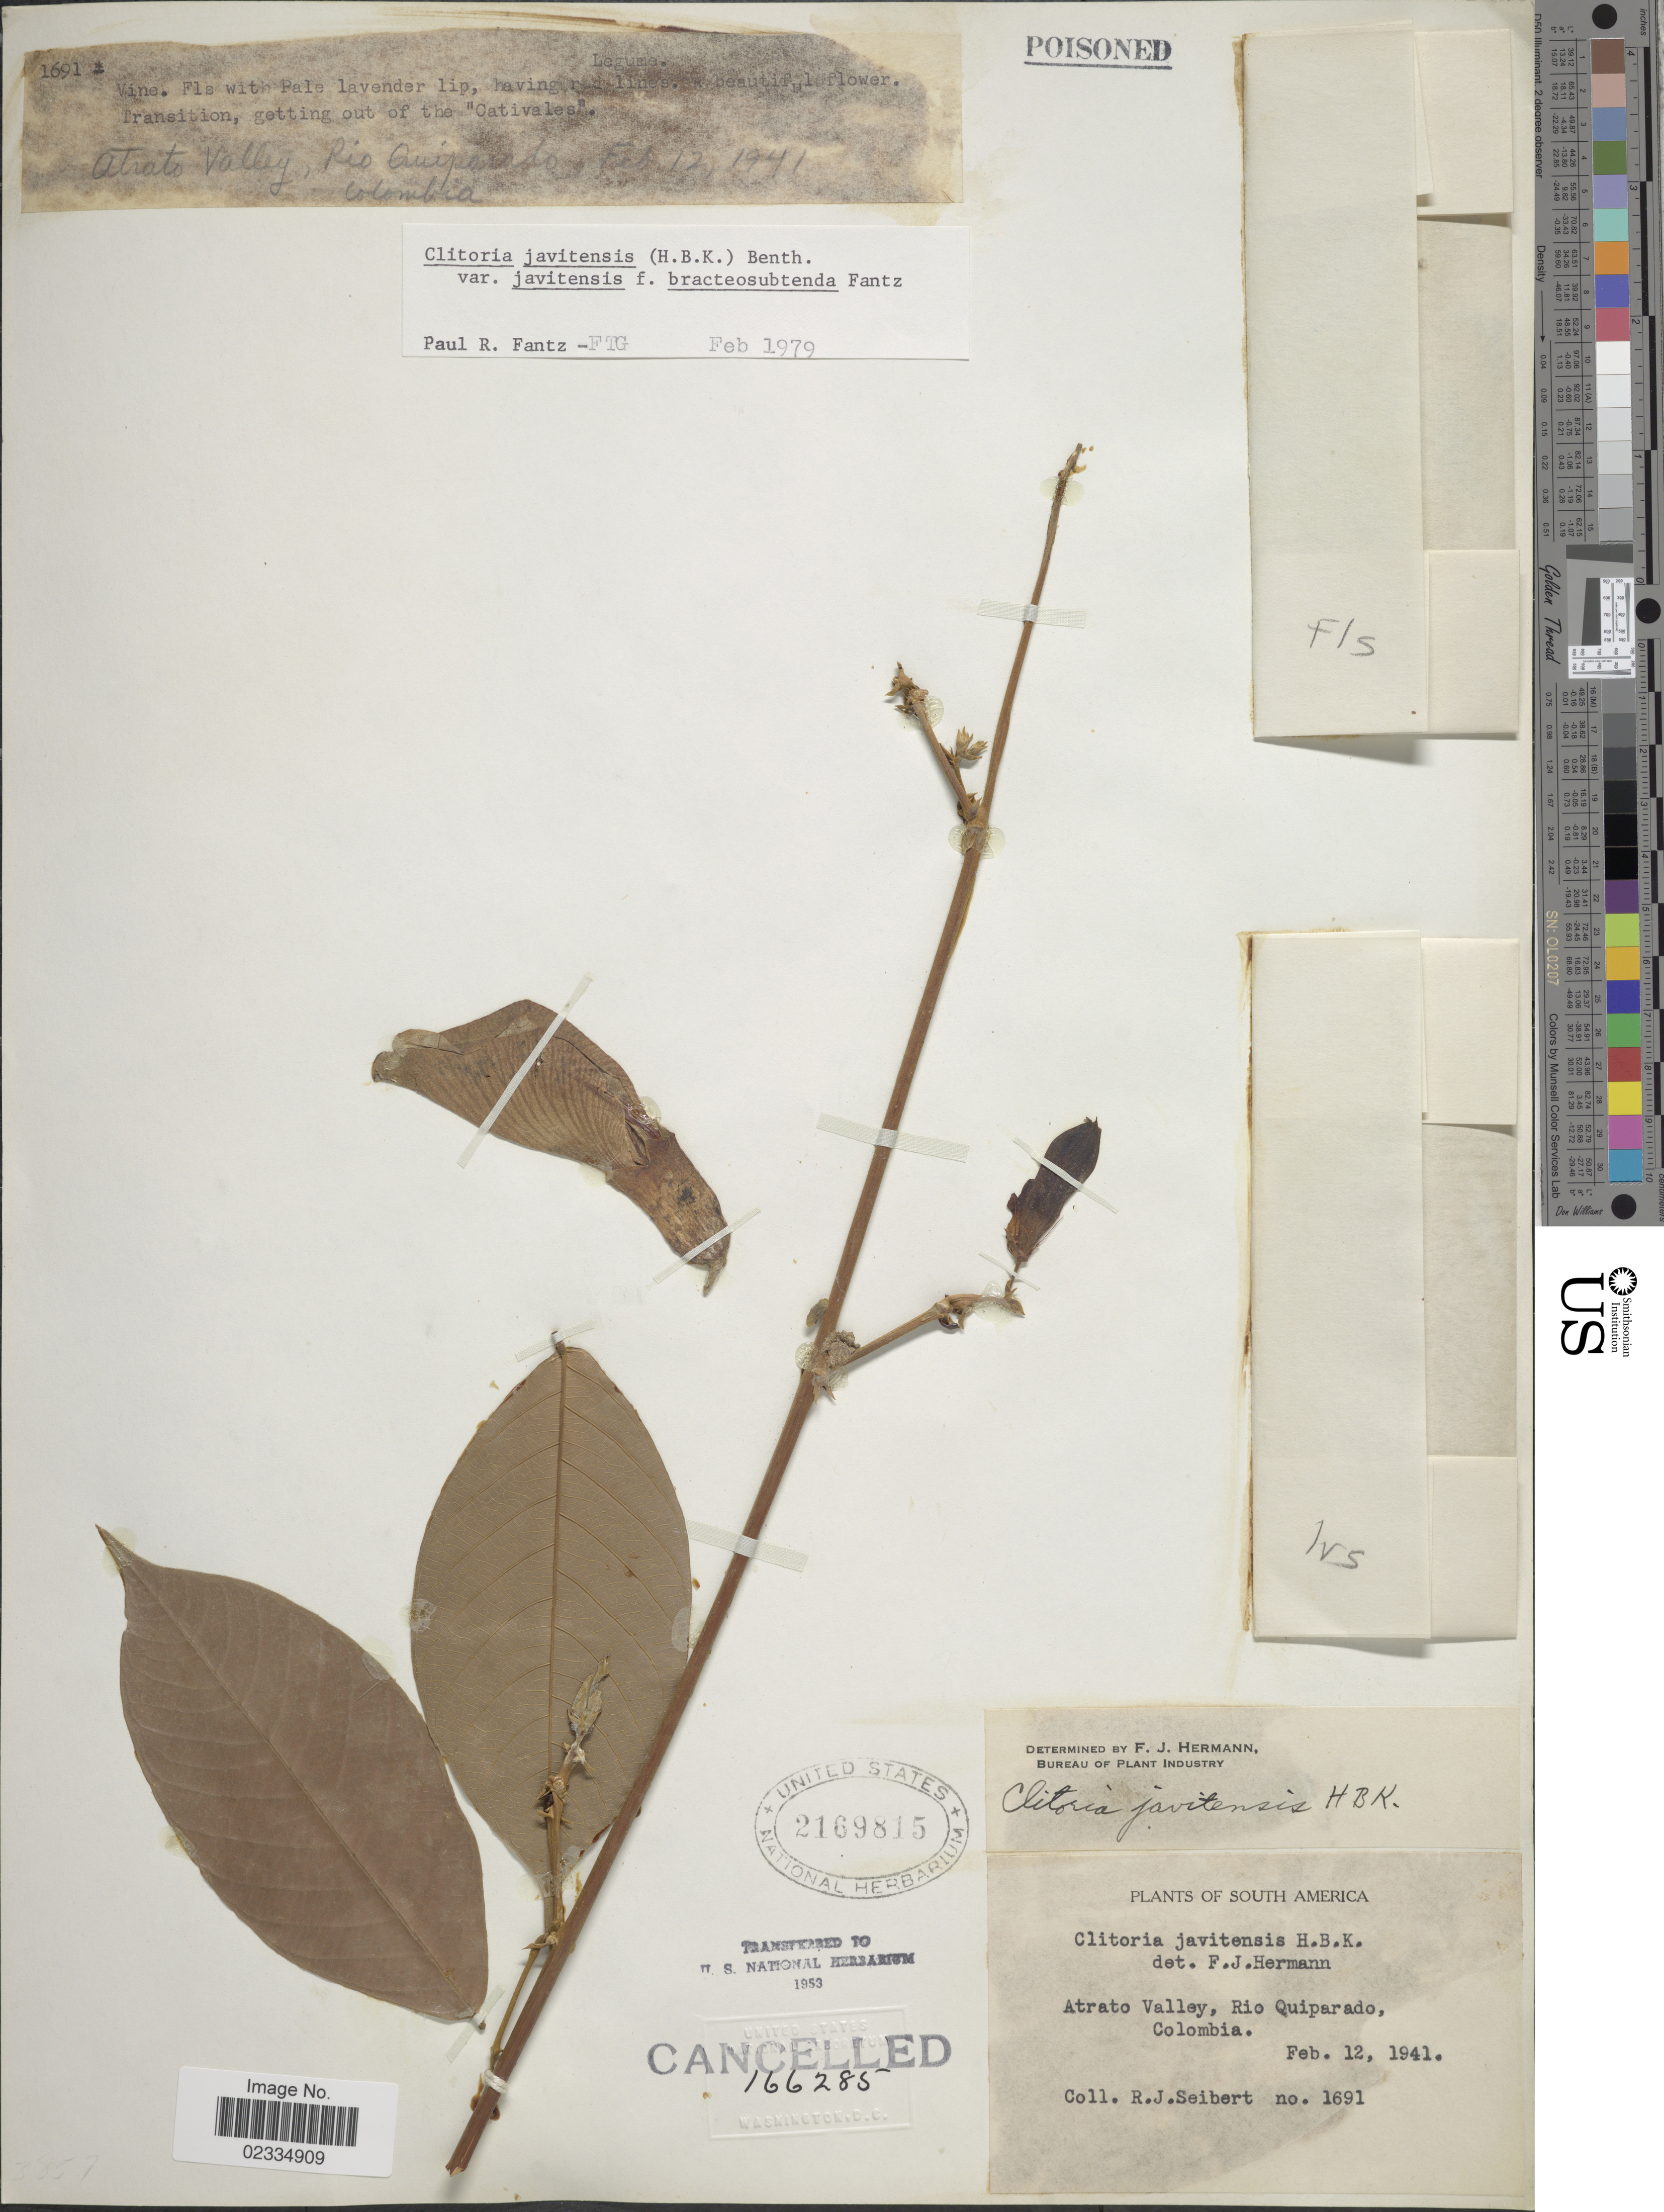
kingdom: Plantae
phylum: Tracheophyta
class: Magnoliopsida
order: Fabales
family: Fabaceae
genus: Clitoria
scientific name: Clitoria javitensis f. bracteosubtenda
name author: Fantz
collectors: R. J. Seibert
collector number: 1691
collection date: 1941-02-12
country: Colombia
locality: Atrato Valley, Rio Quiparado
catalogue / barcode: US 2169815